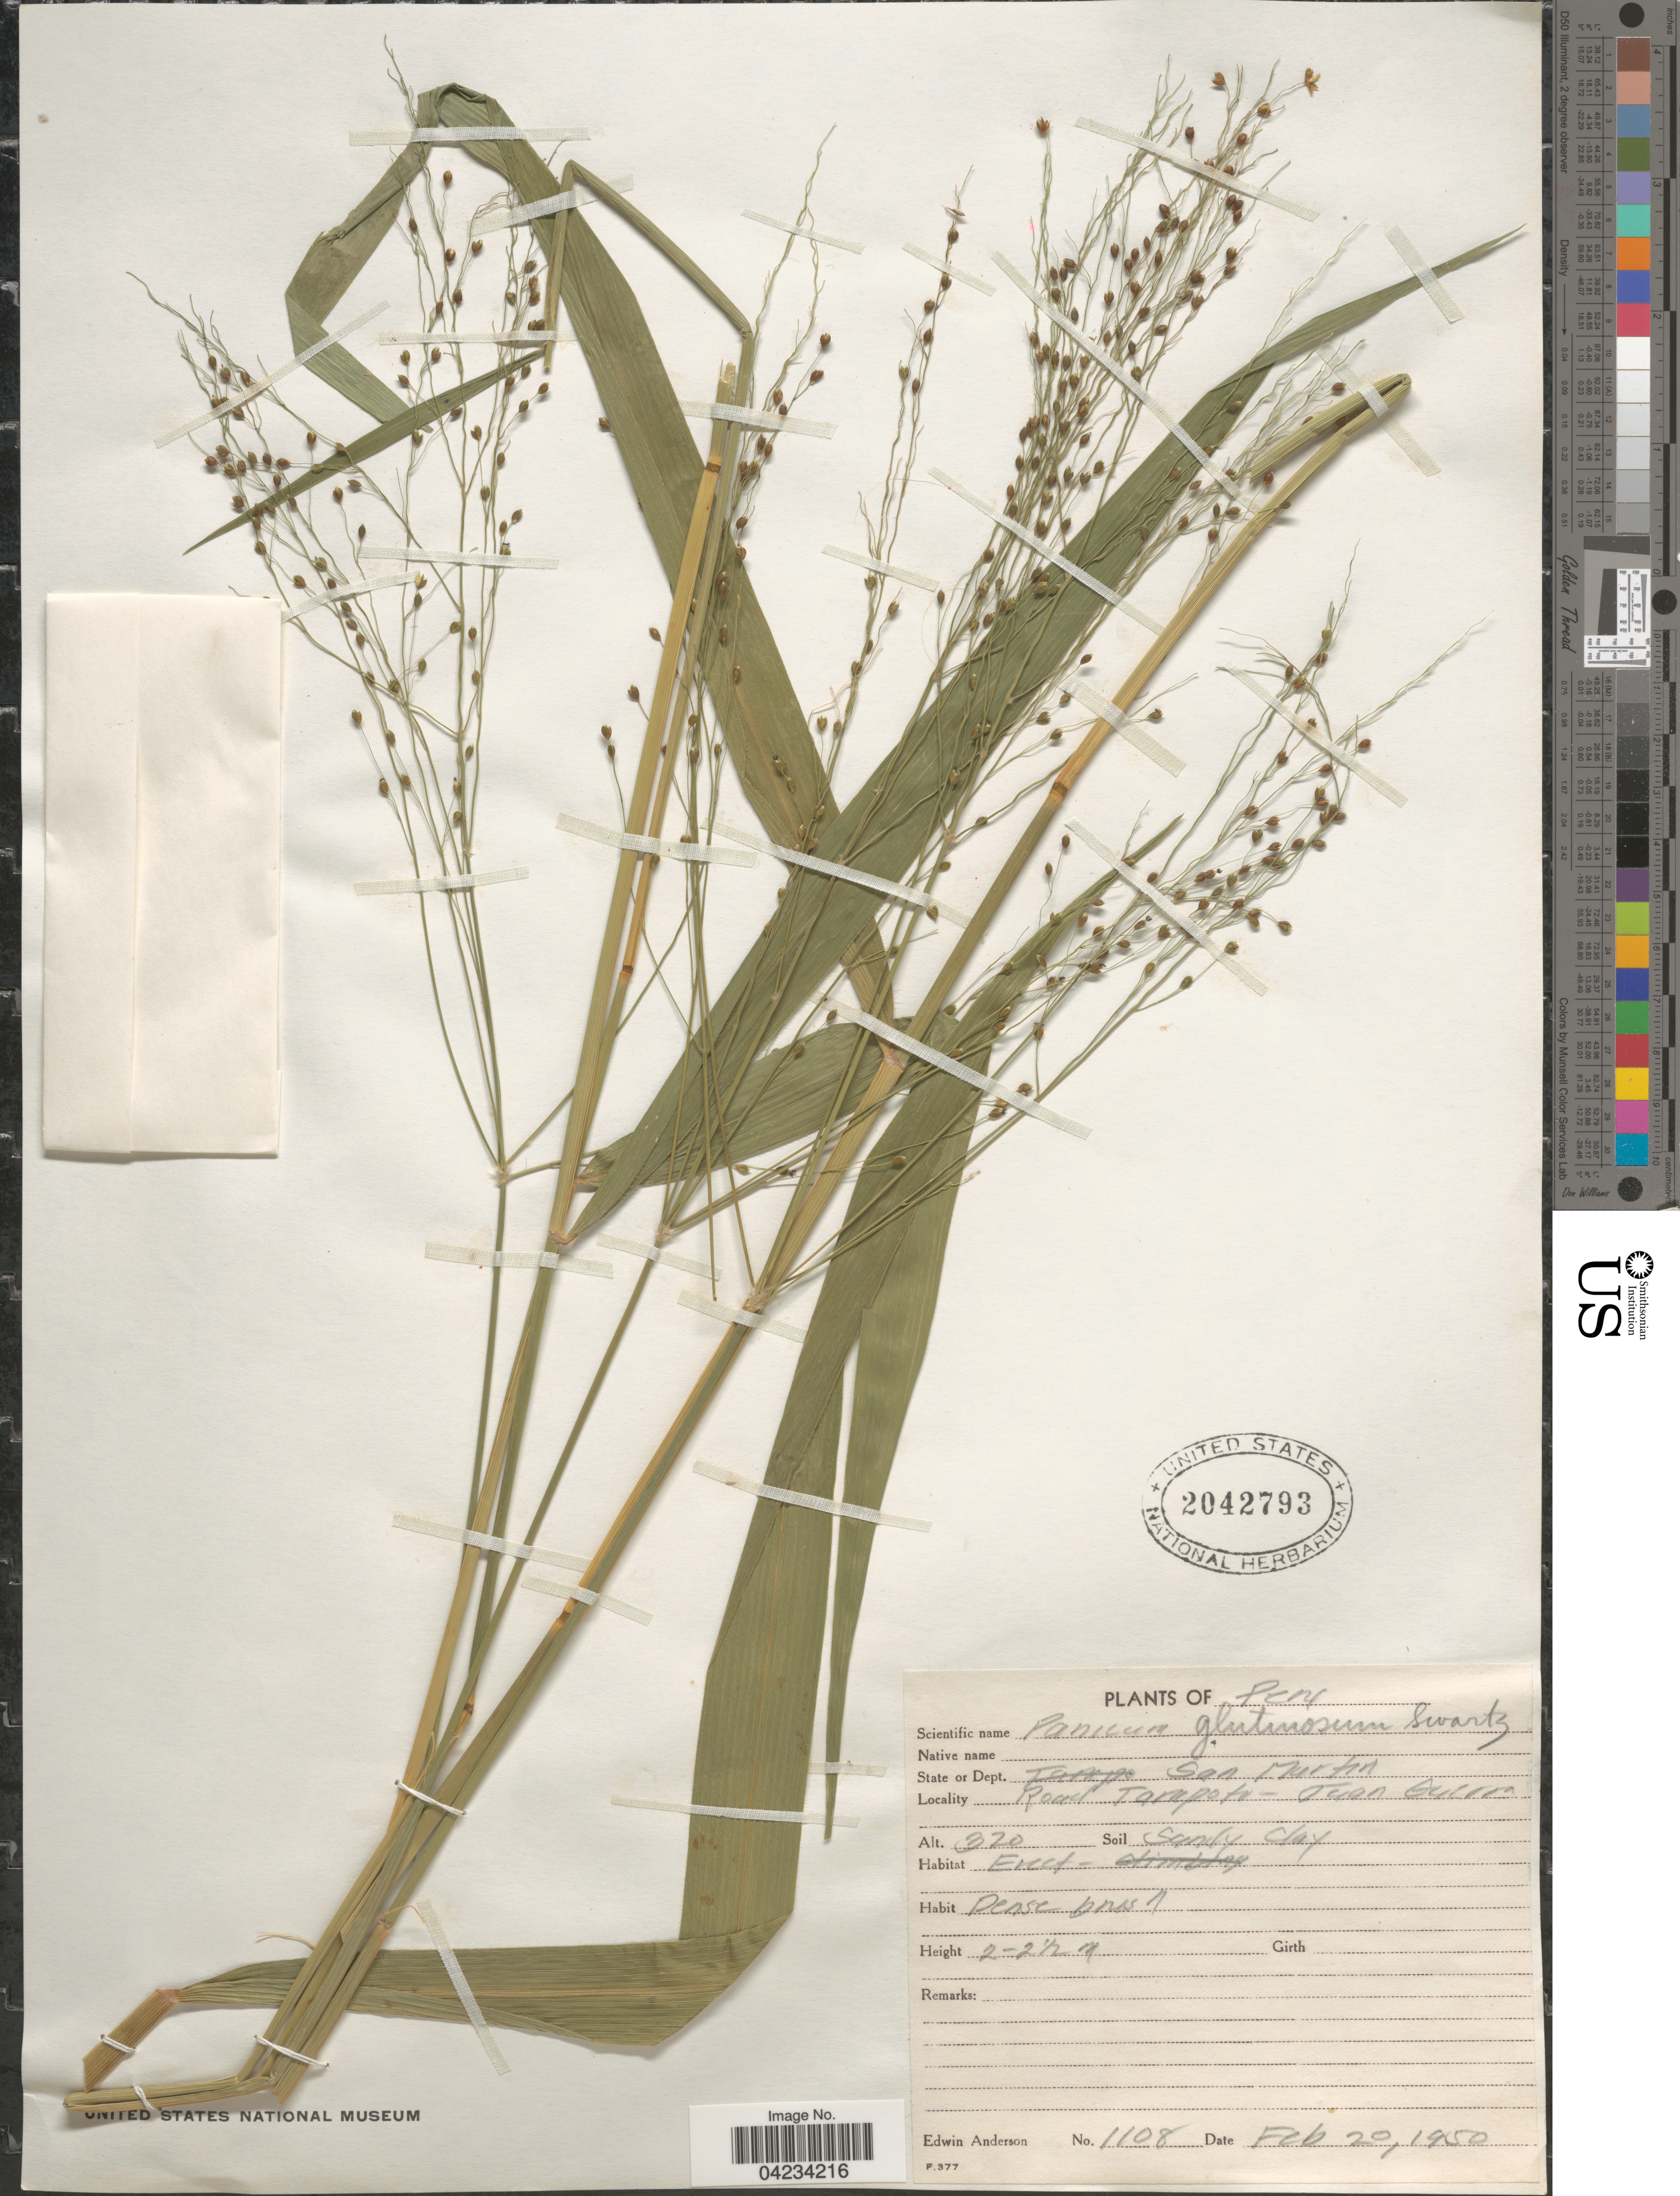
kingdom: Plantae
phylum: Tracheophyta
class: Liliopsida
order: Poales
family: Poaceae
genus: Homolepis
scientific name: Homolepis glutinosa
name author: (Sw.) Zuloaga & Soderstr.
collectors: E. Anderson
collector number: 1108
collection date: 1950-02-20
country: Peru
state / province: San Martín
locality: State or Dept. San Martin. Road Tarapota - Juan Guerra.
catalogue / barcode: US 2042793